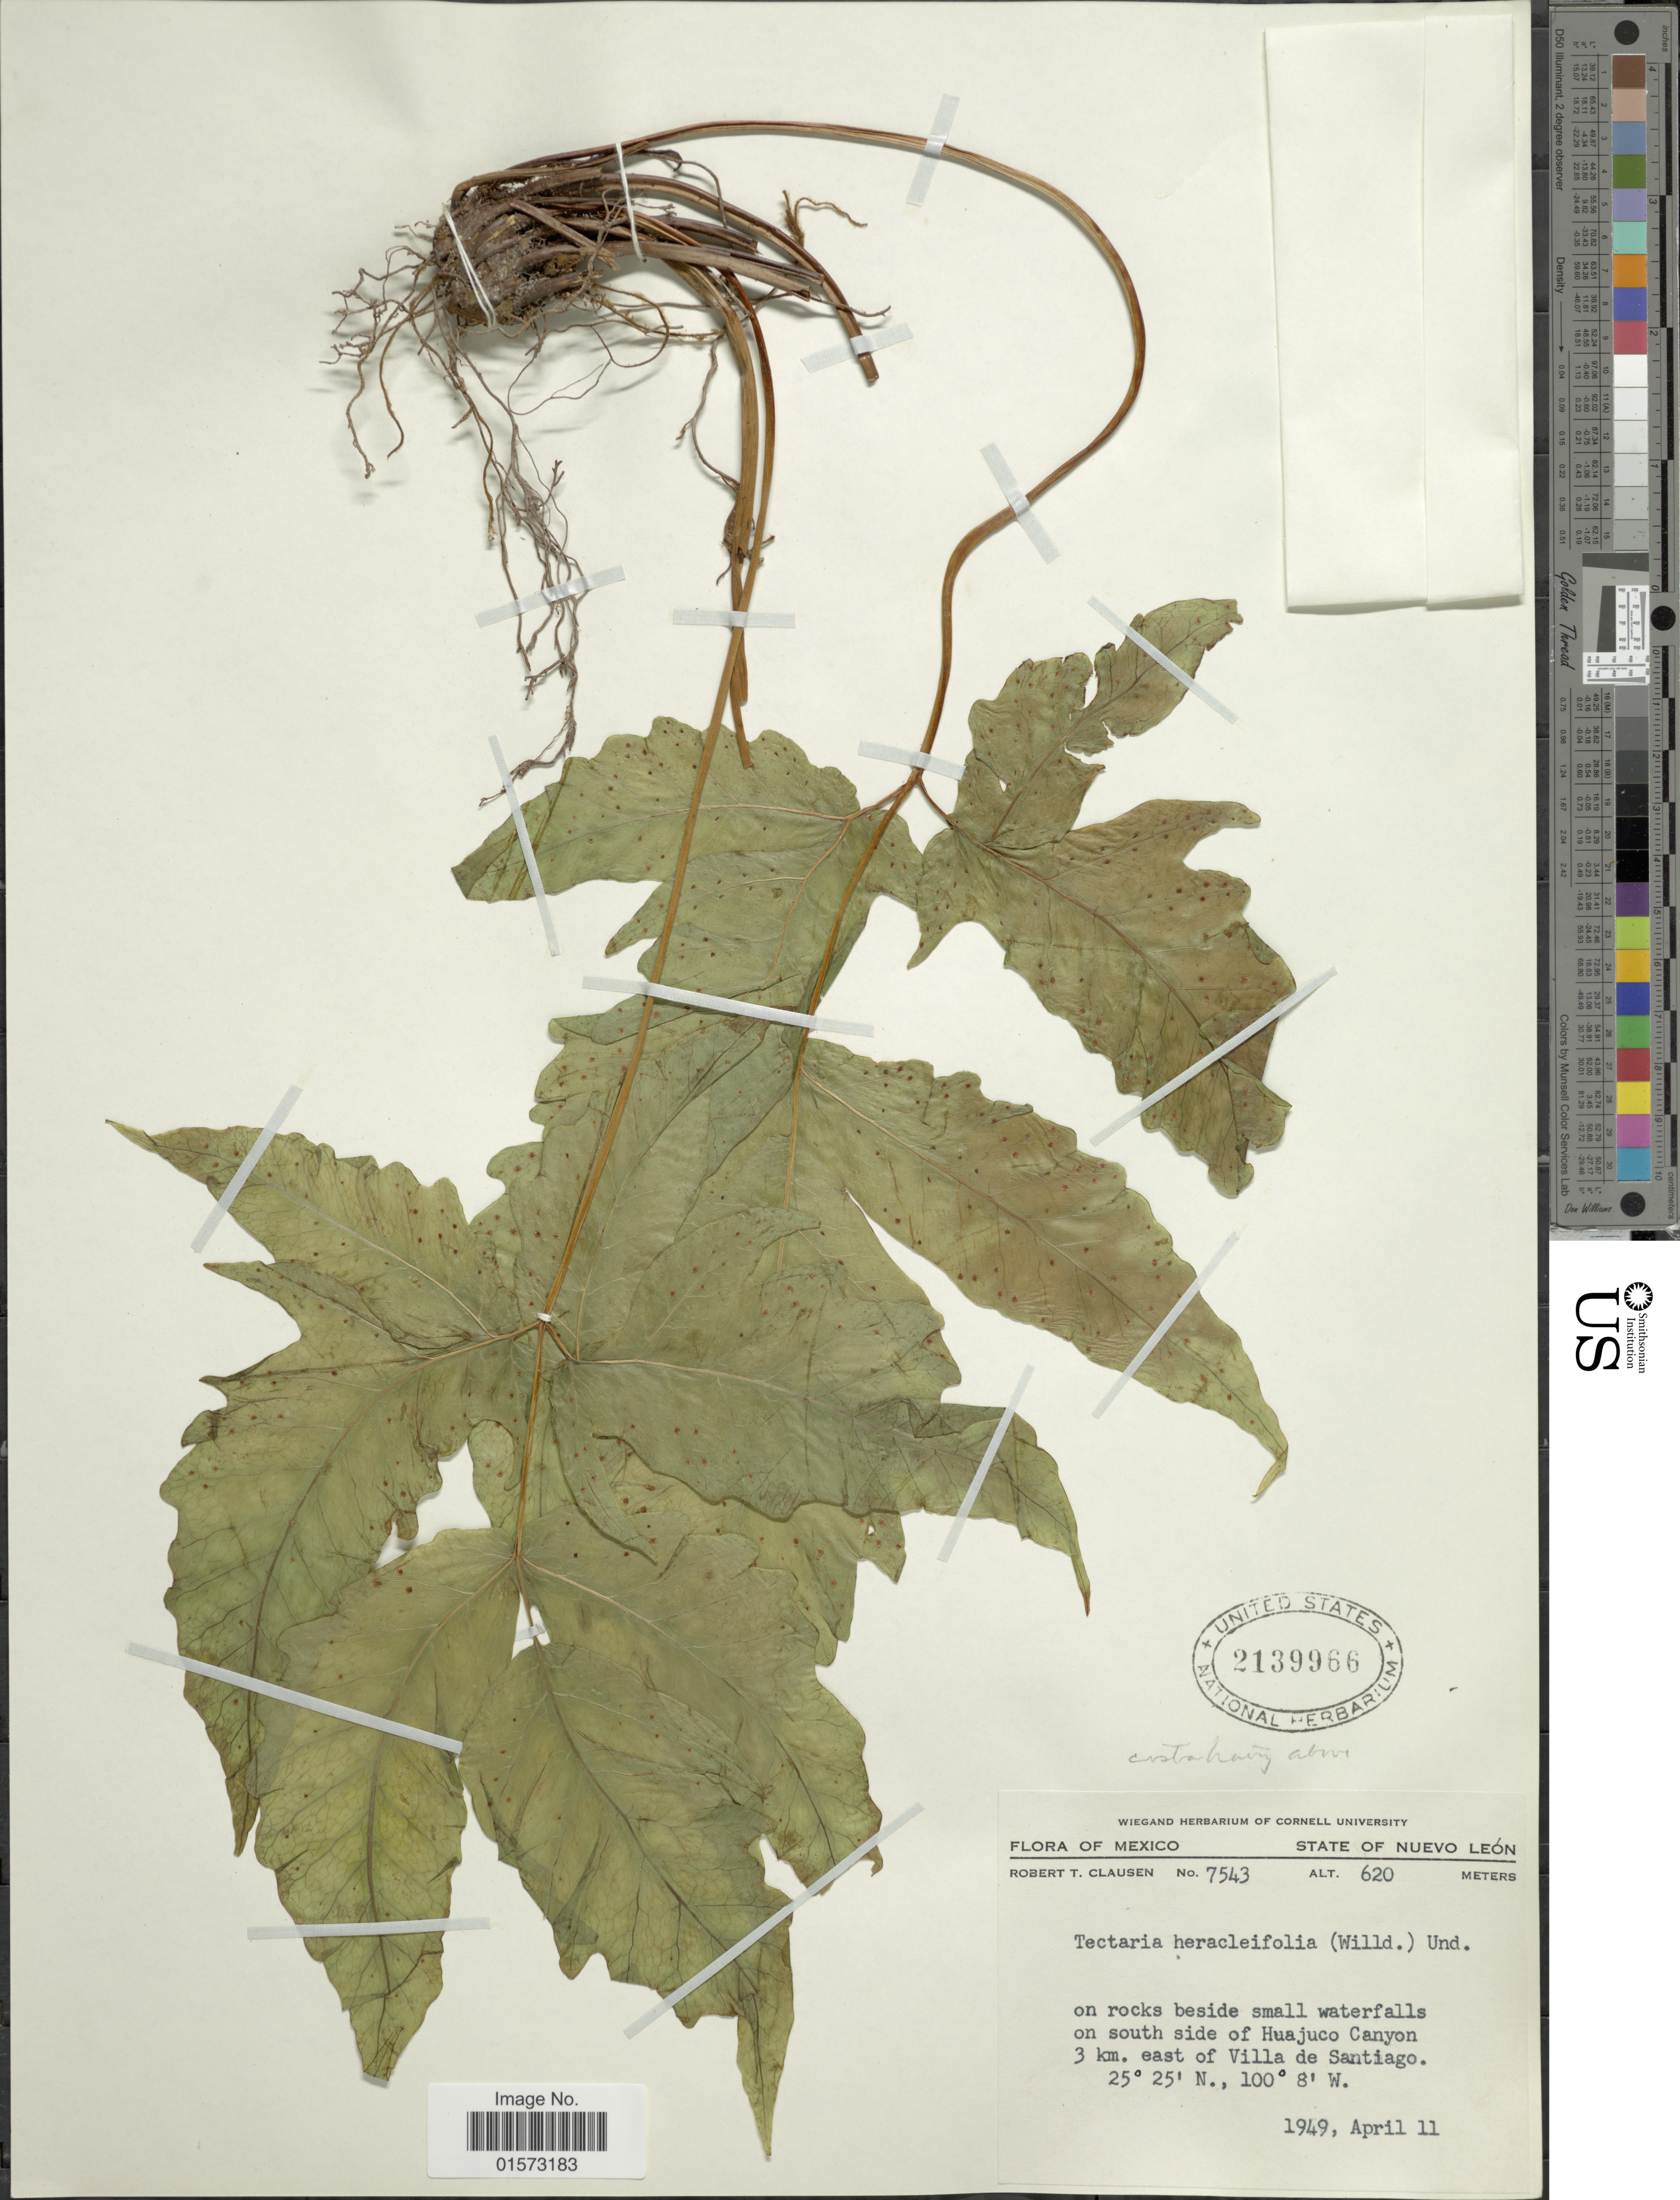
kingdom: Plantae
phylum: Tracheophyta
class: Polypodiopsida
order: Polypodiales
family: Tectariaceae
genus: Tectaria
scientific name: Tectaria heracleifolia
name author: (Willd.) Underw.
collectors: R. T. Clausen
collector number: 7543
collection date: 1949-04-11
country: Mexico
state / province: Nuevo León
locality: State of Nuevo Leon. on rocks beside small waterfalls on south side of Huajuco Canyon 3 km. east of VIlla de Santiago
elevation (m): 620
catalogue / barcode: US 213996